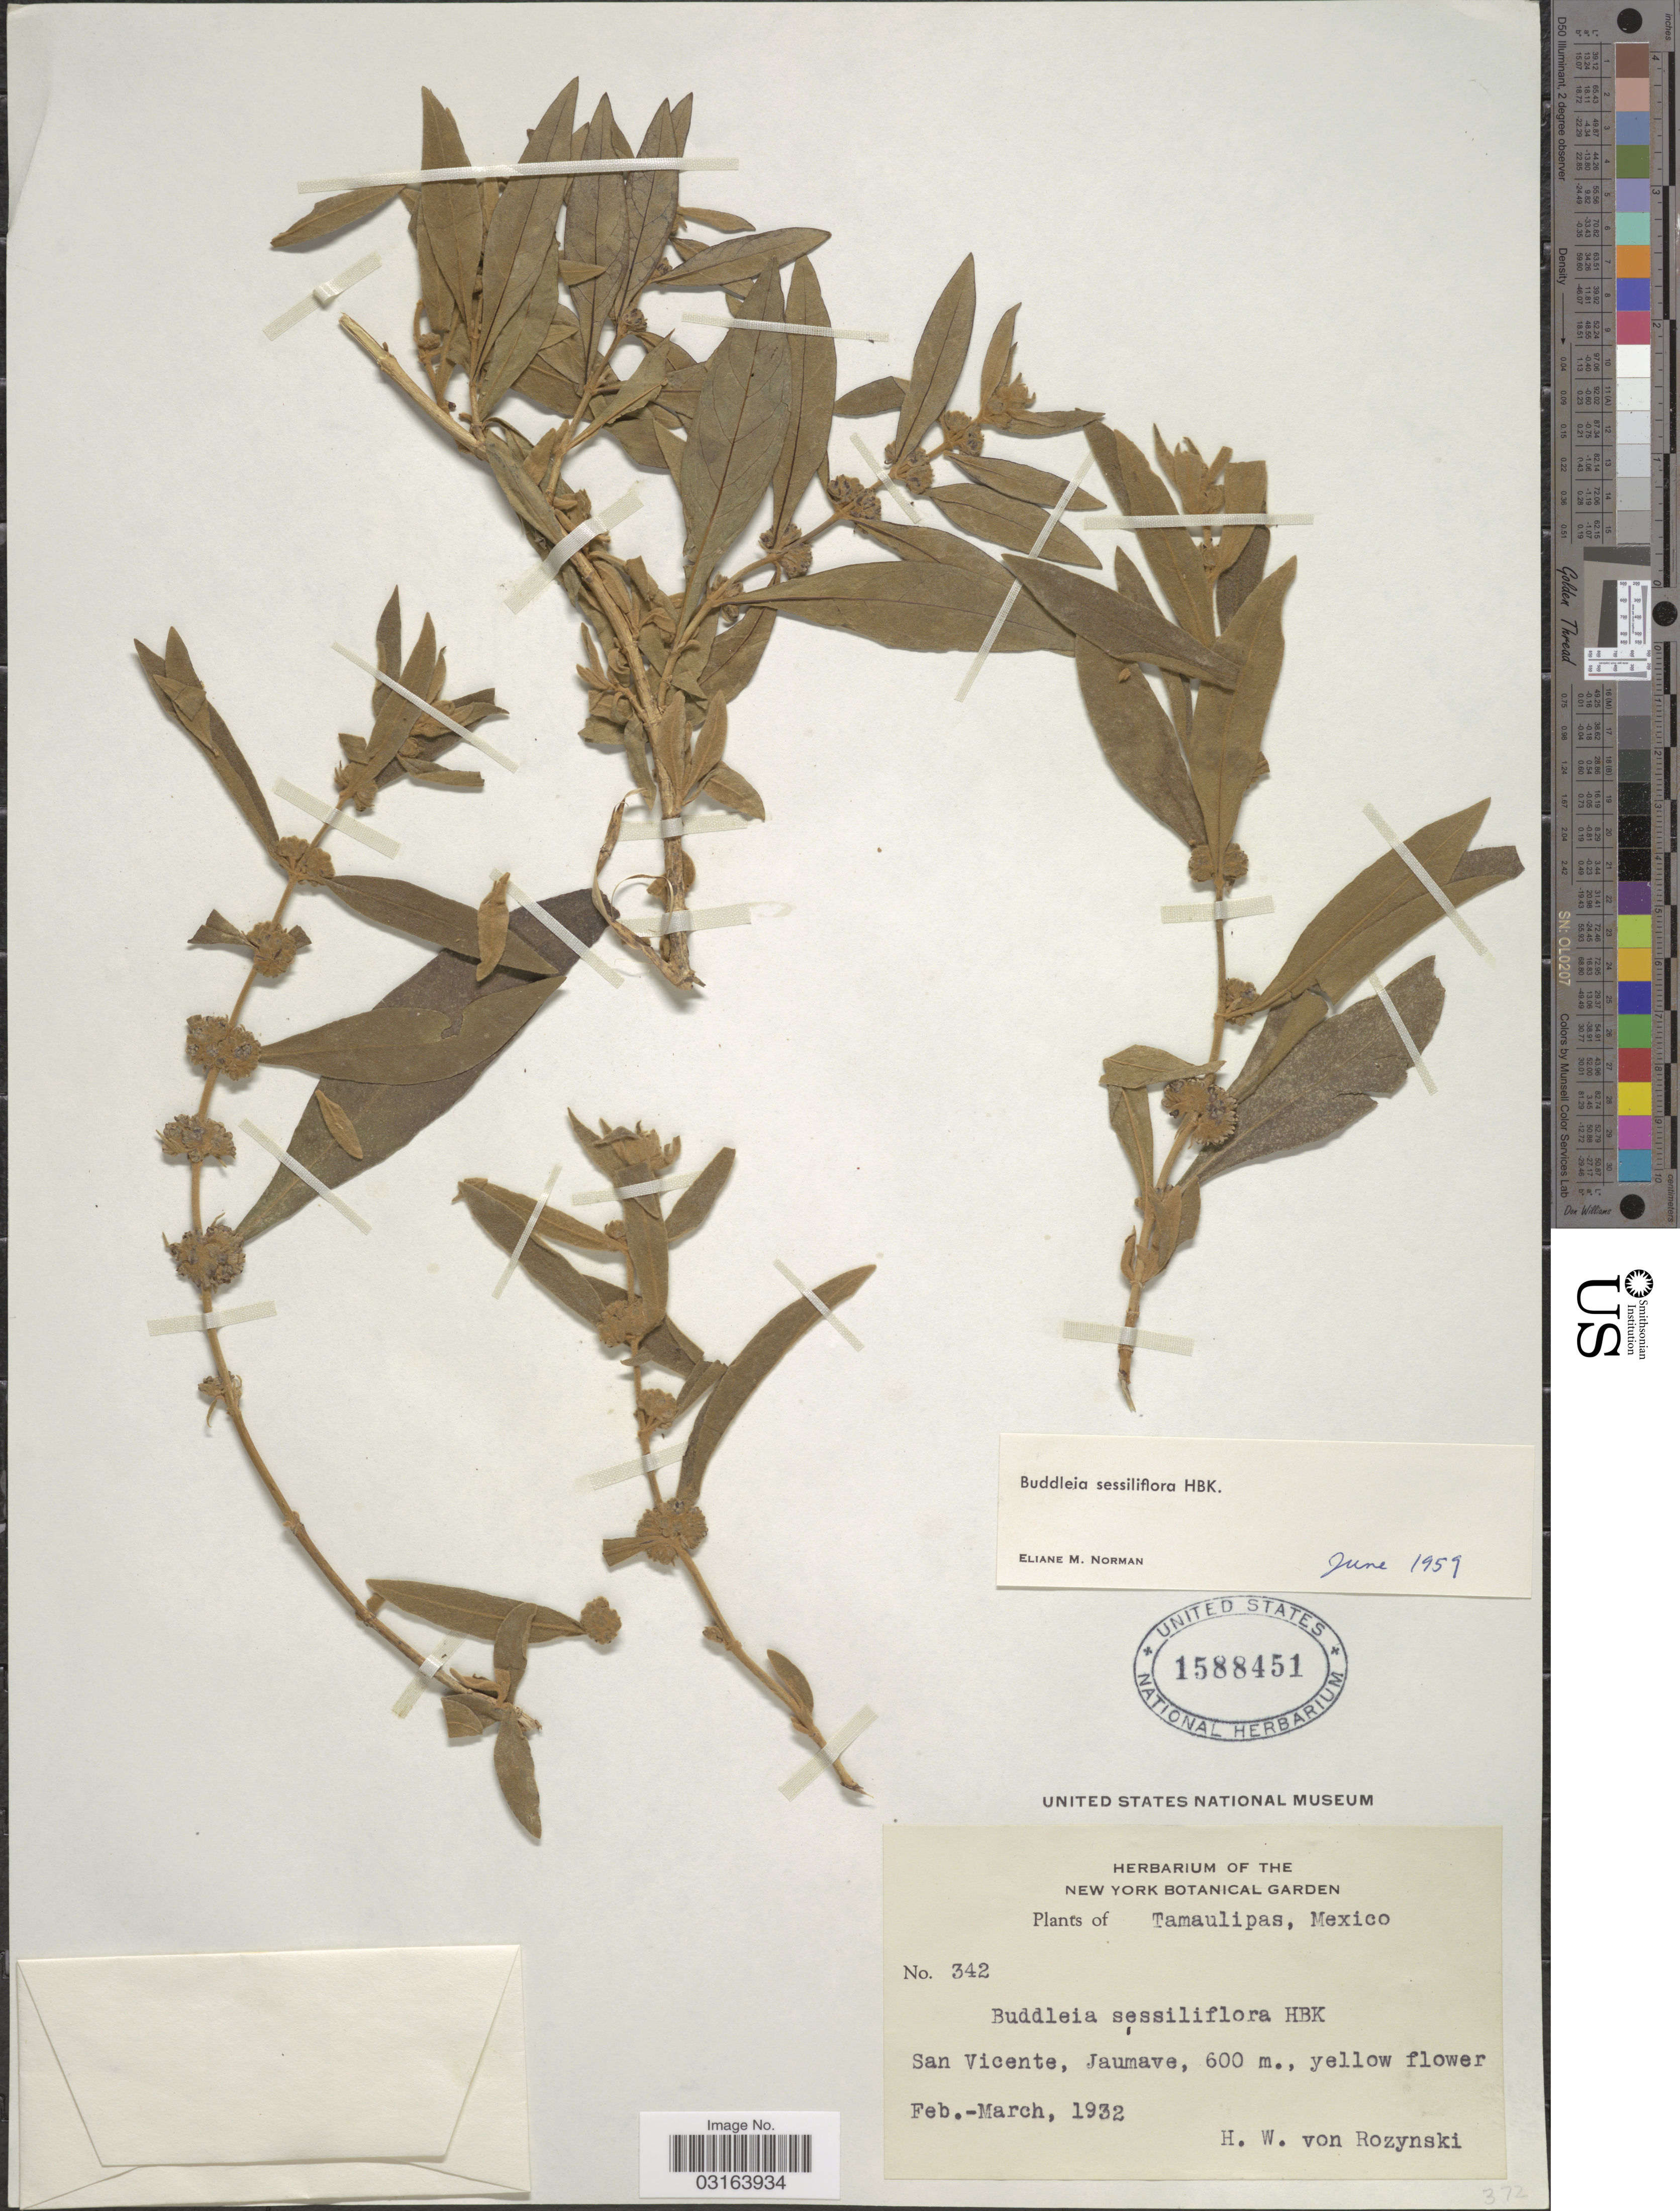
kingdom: Plantae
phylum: Tracheophyta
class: Magnoliopsida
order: Lamiales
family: Scrophulariaceae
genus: Buddleja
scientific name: Buddleja sessiliflora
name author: Kunth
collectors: H. von Rozynski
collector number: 342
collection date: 1932-02/1932-03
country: Mexico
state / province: Tamaulipas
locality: San Vicente, Jaumave.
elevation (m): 600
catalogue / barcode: US 1588451